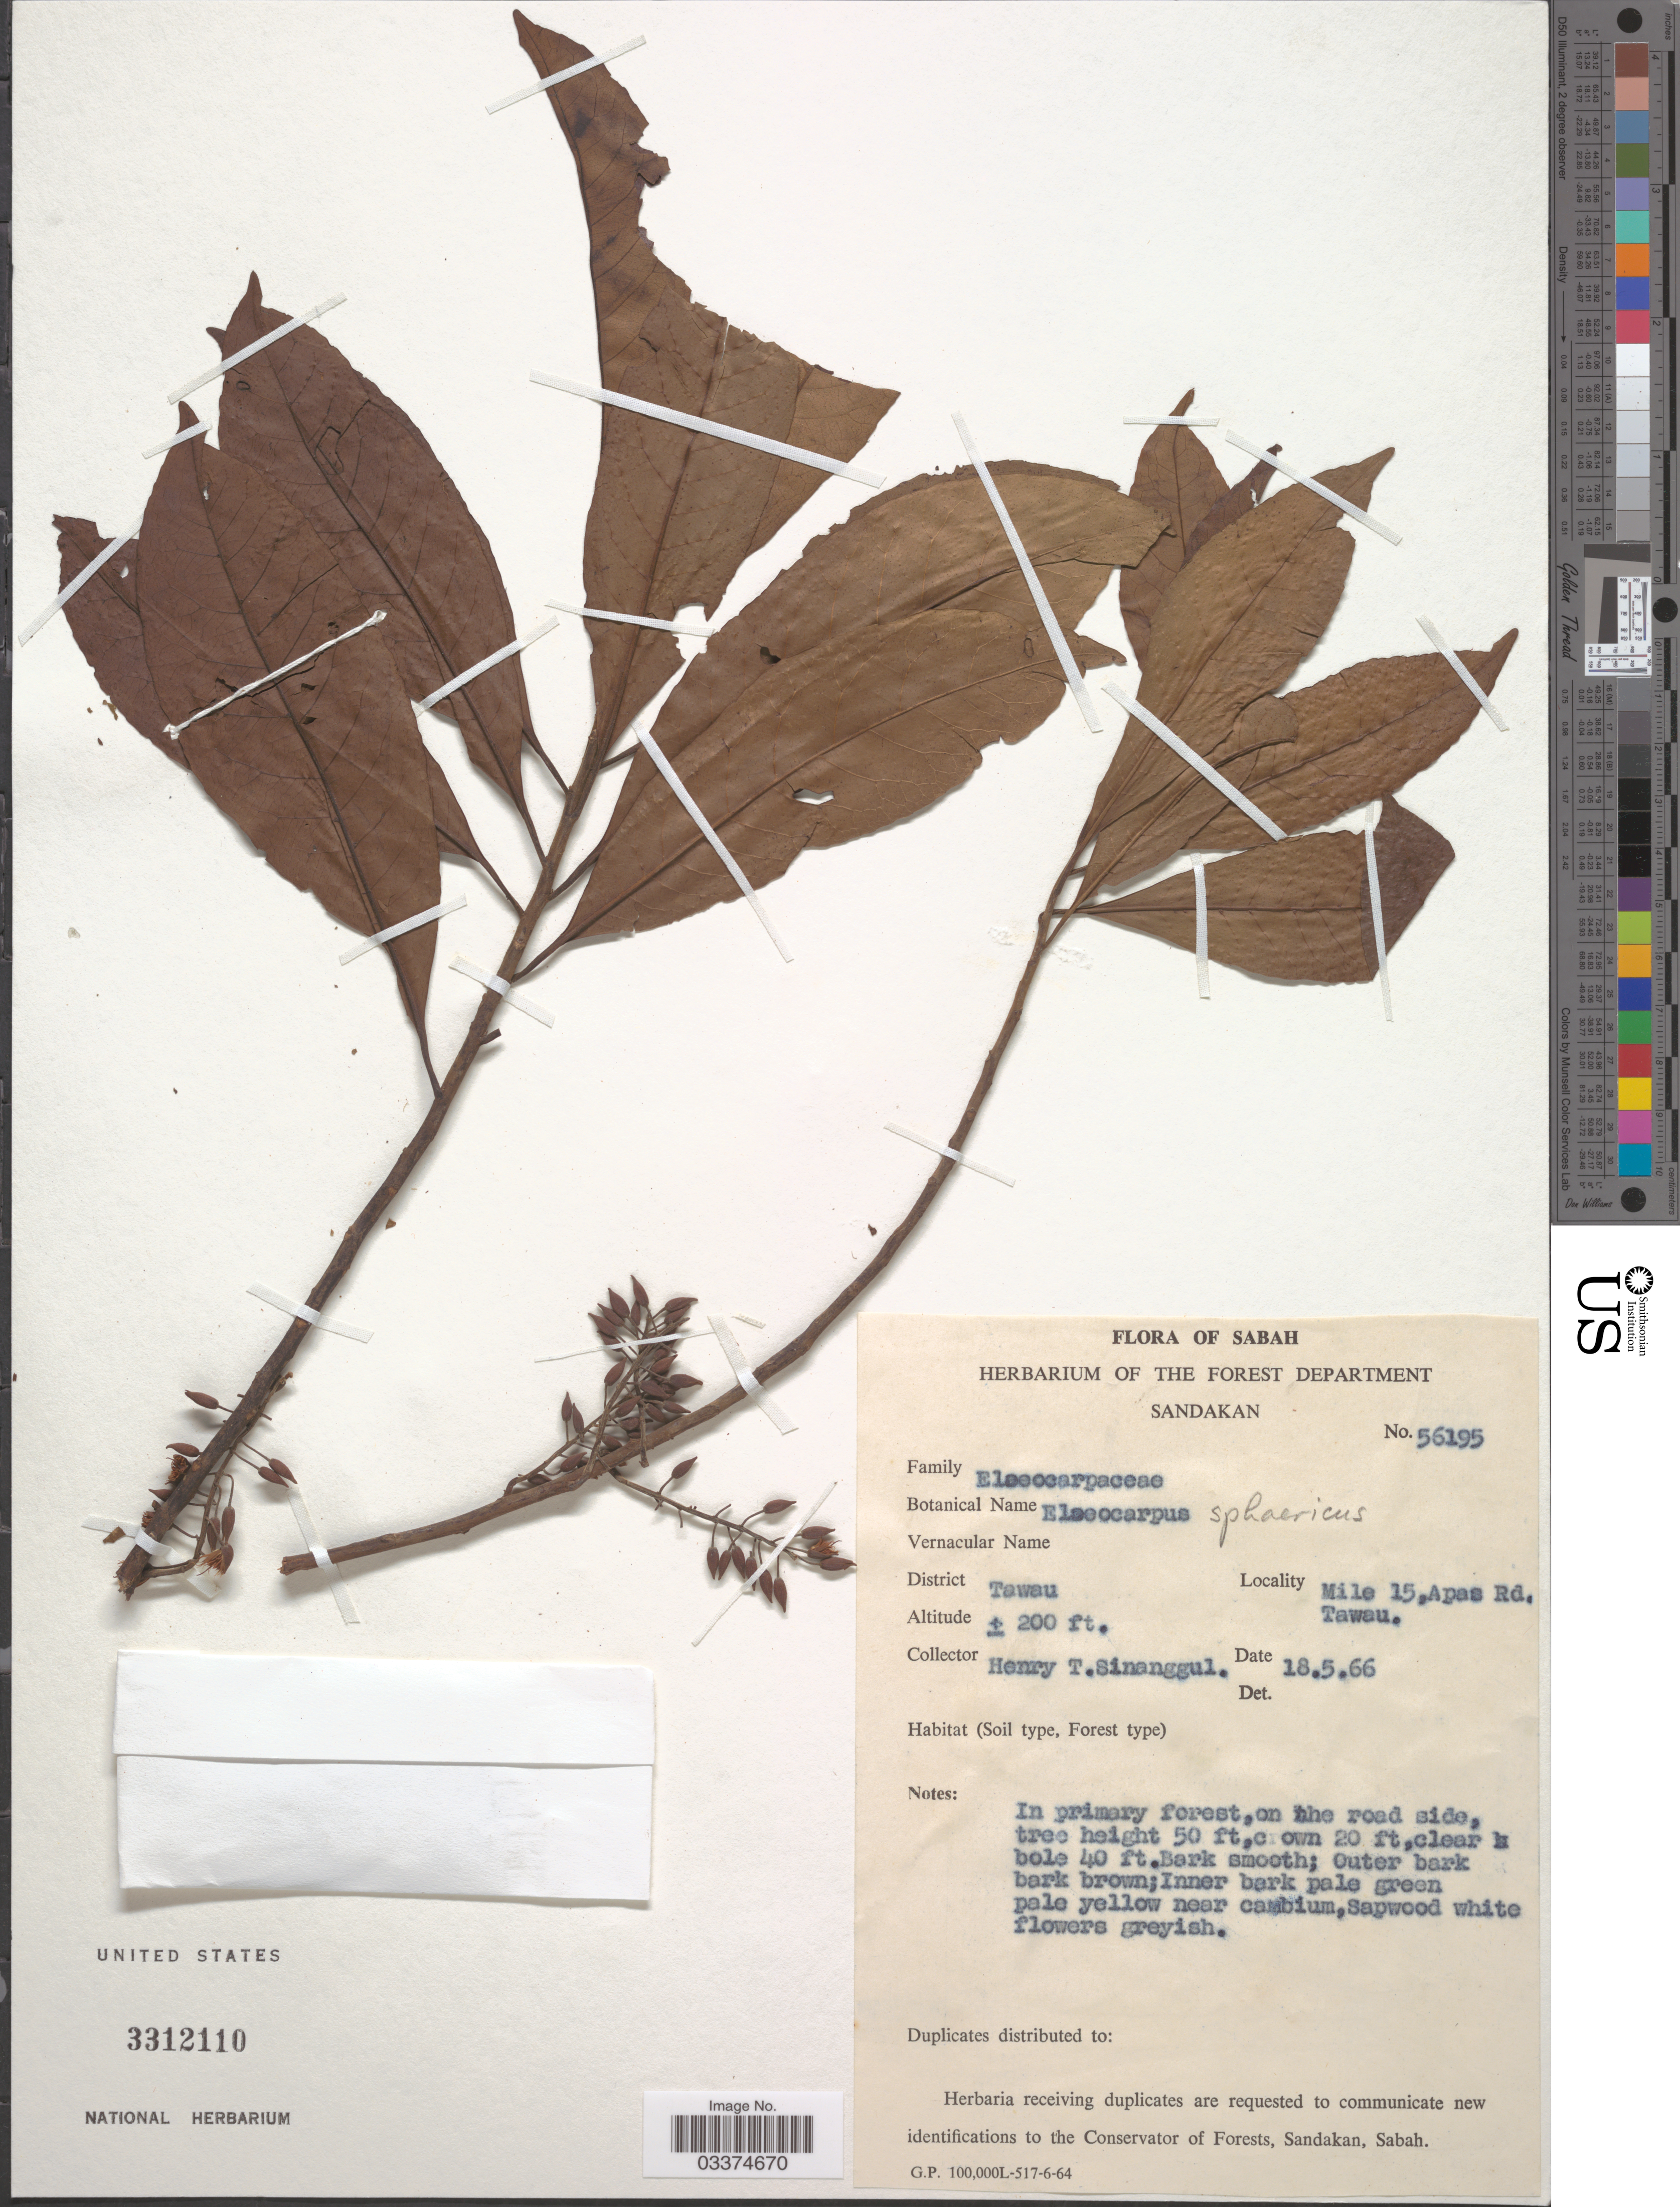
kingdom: Plantae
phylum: Tracheophyta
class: Magnoliopsida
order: Oxalidales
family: Elaeocarpaceae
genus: Elaeocarpus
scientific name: Elaeocarpus angustifolius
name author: Blume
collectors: H. Sinanggul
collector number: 56195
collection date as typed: Transcribed d/m/y: 18/5/66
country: Malaysia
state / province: Sabah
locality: District Tawau, Mile 15, Apas Rd., Tawau.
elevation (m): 61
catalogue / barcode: US 3312110